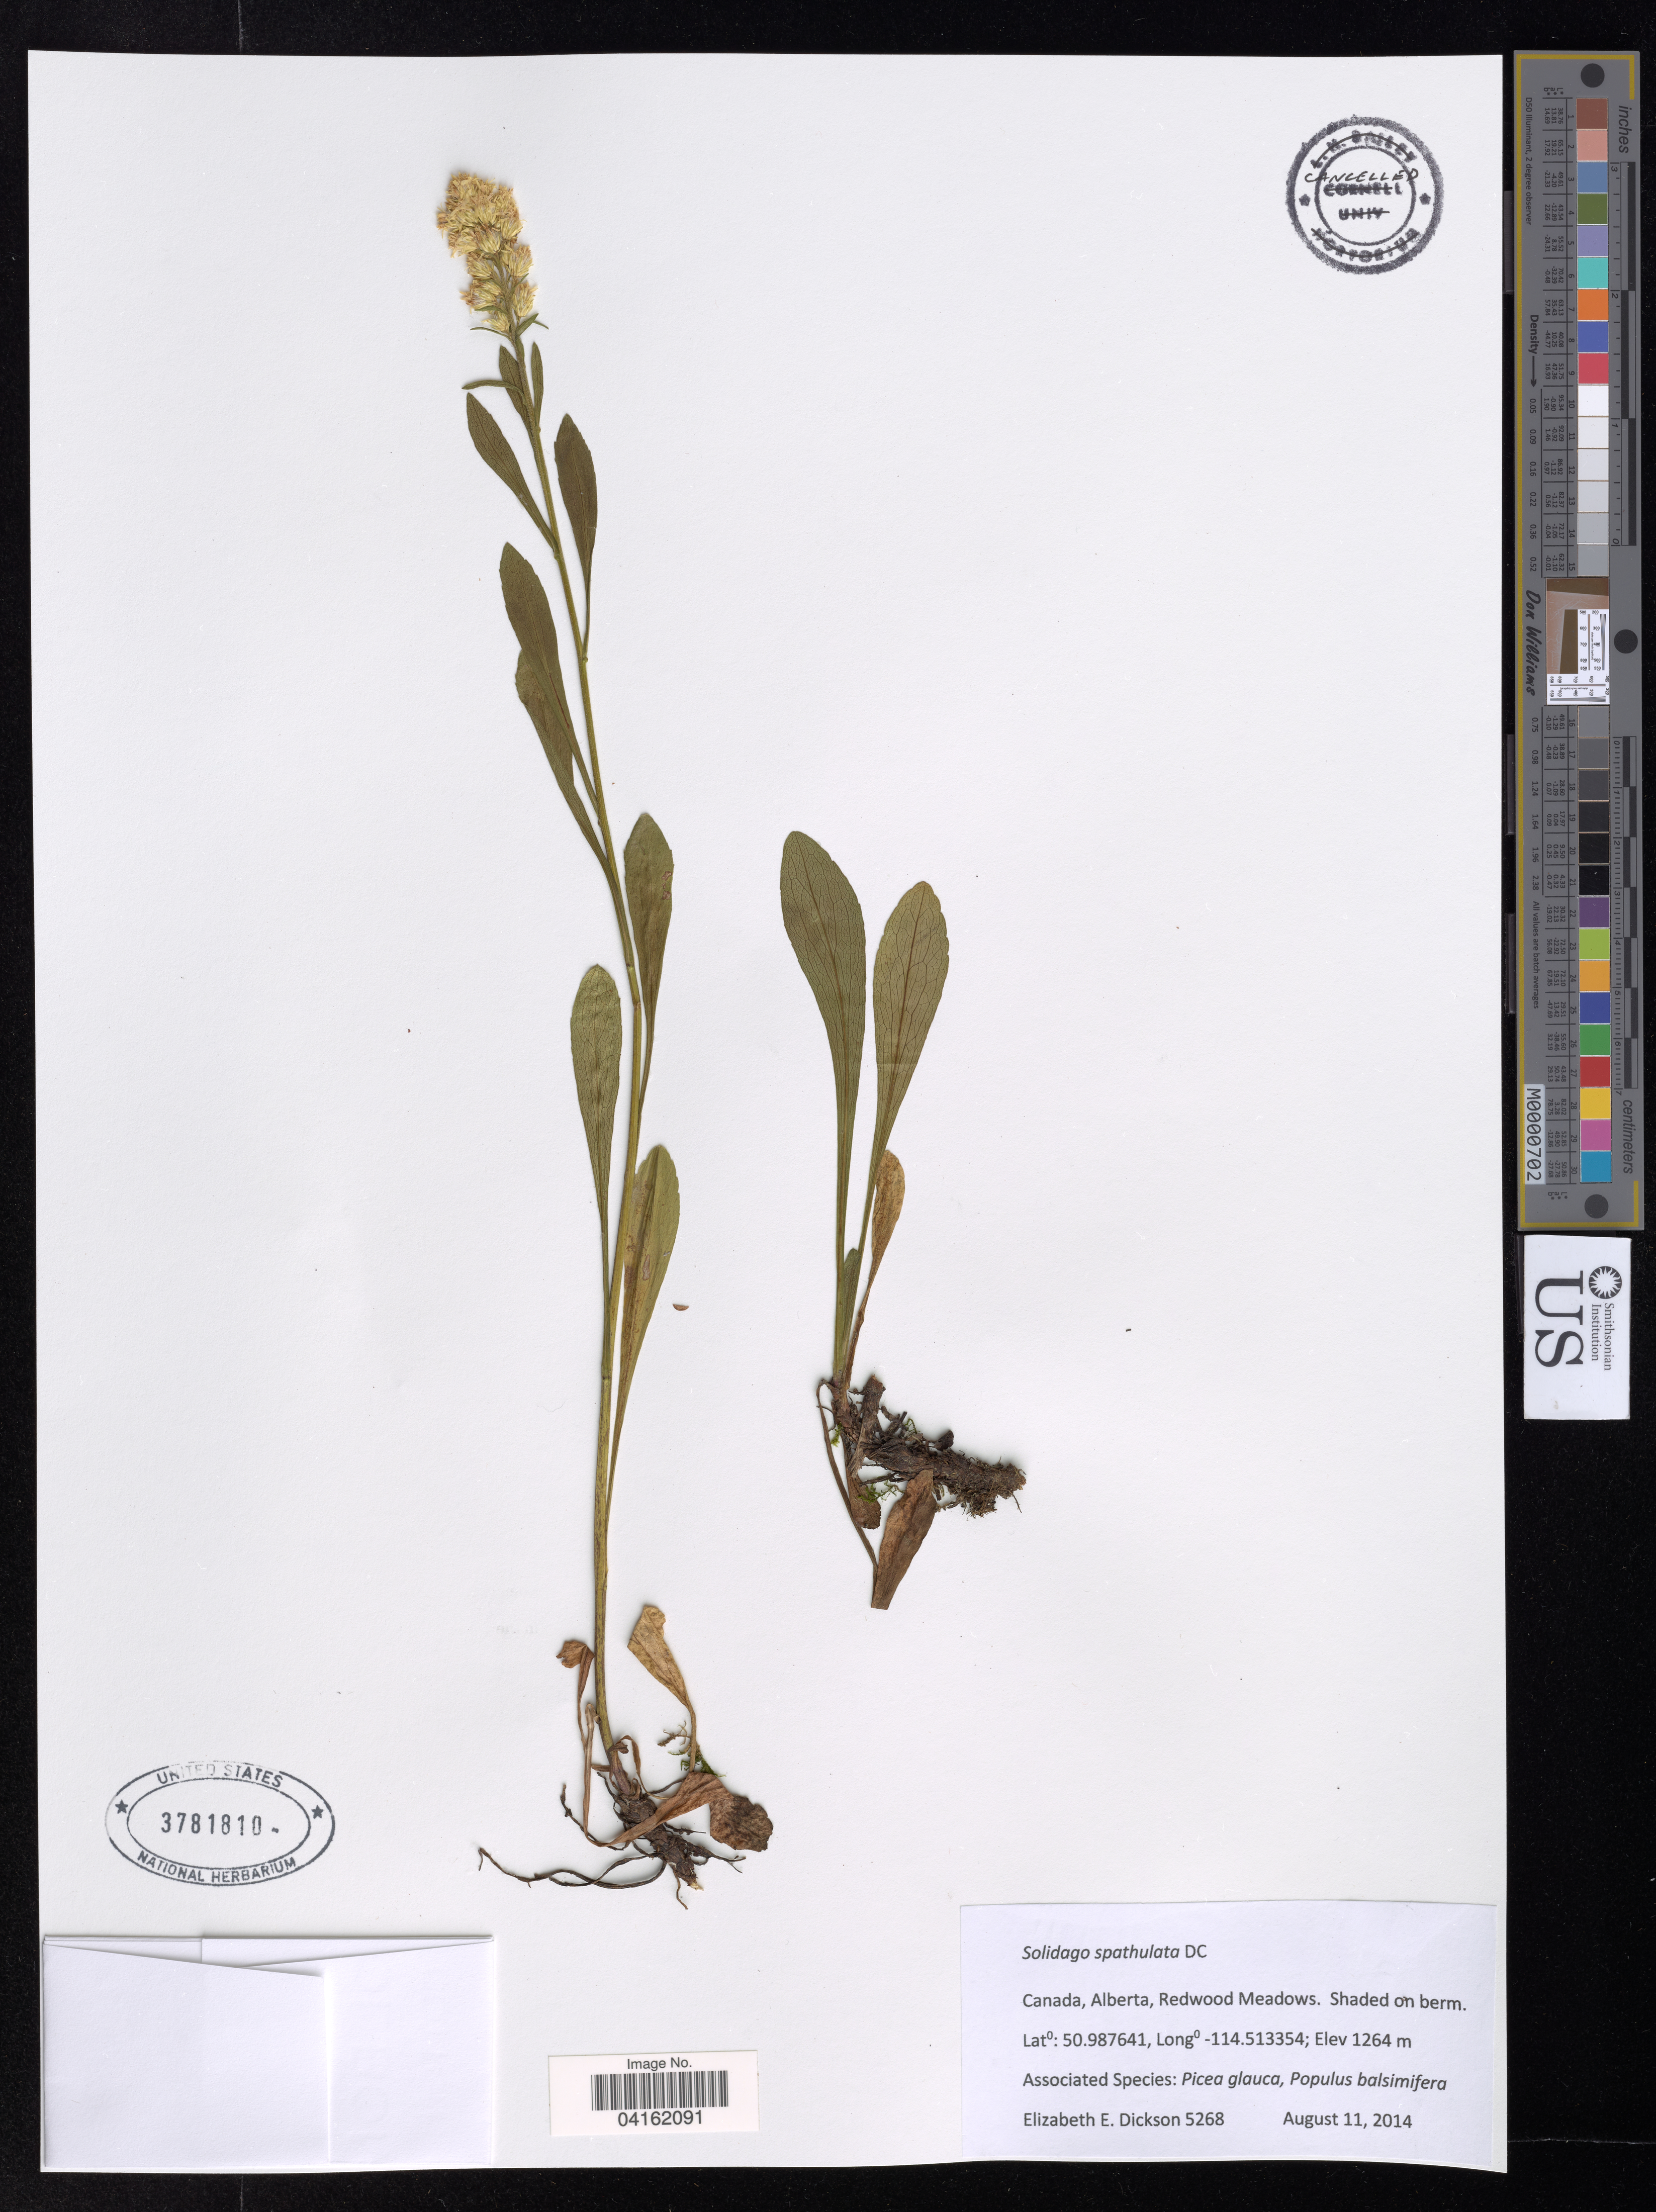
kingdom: Plantae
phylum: Tracheophyta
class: Magnoliopsida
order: Asterales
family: Asteraceae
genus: Solidago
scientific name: Solidago spathulata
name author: DC.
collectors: E. Dickson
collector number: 5268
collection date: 2014-08-11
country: Canada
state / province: Alberta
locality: Redwood Meadows.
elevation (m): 1264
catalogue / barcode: US 3781810